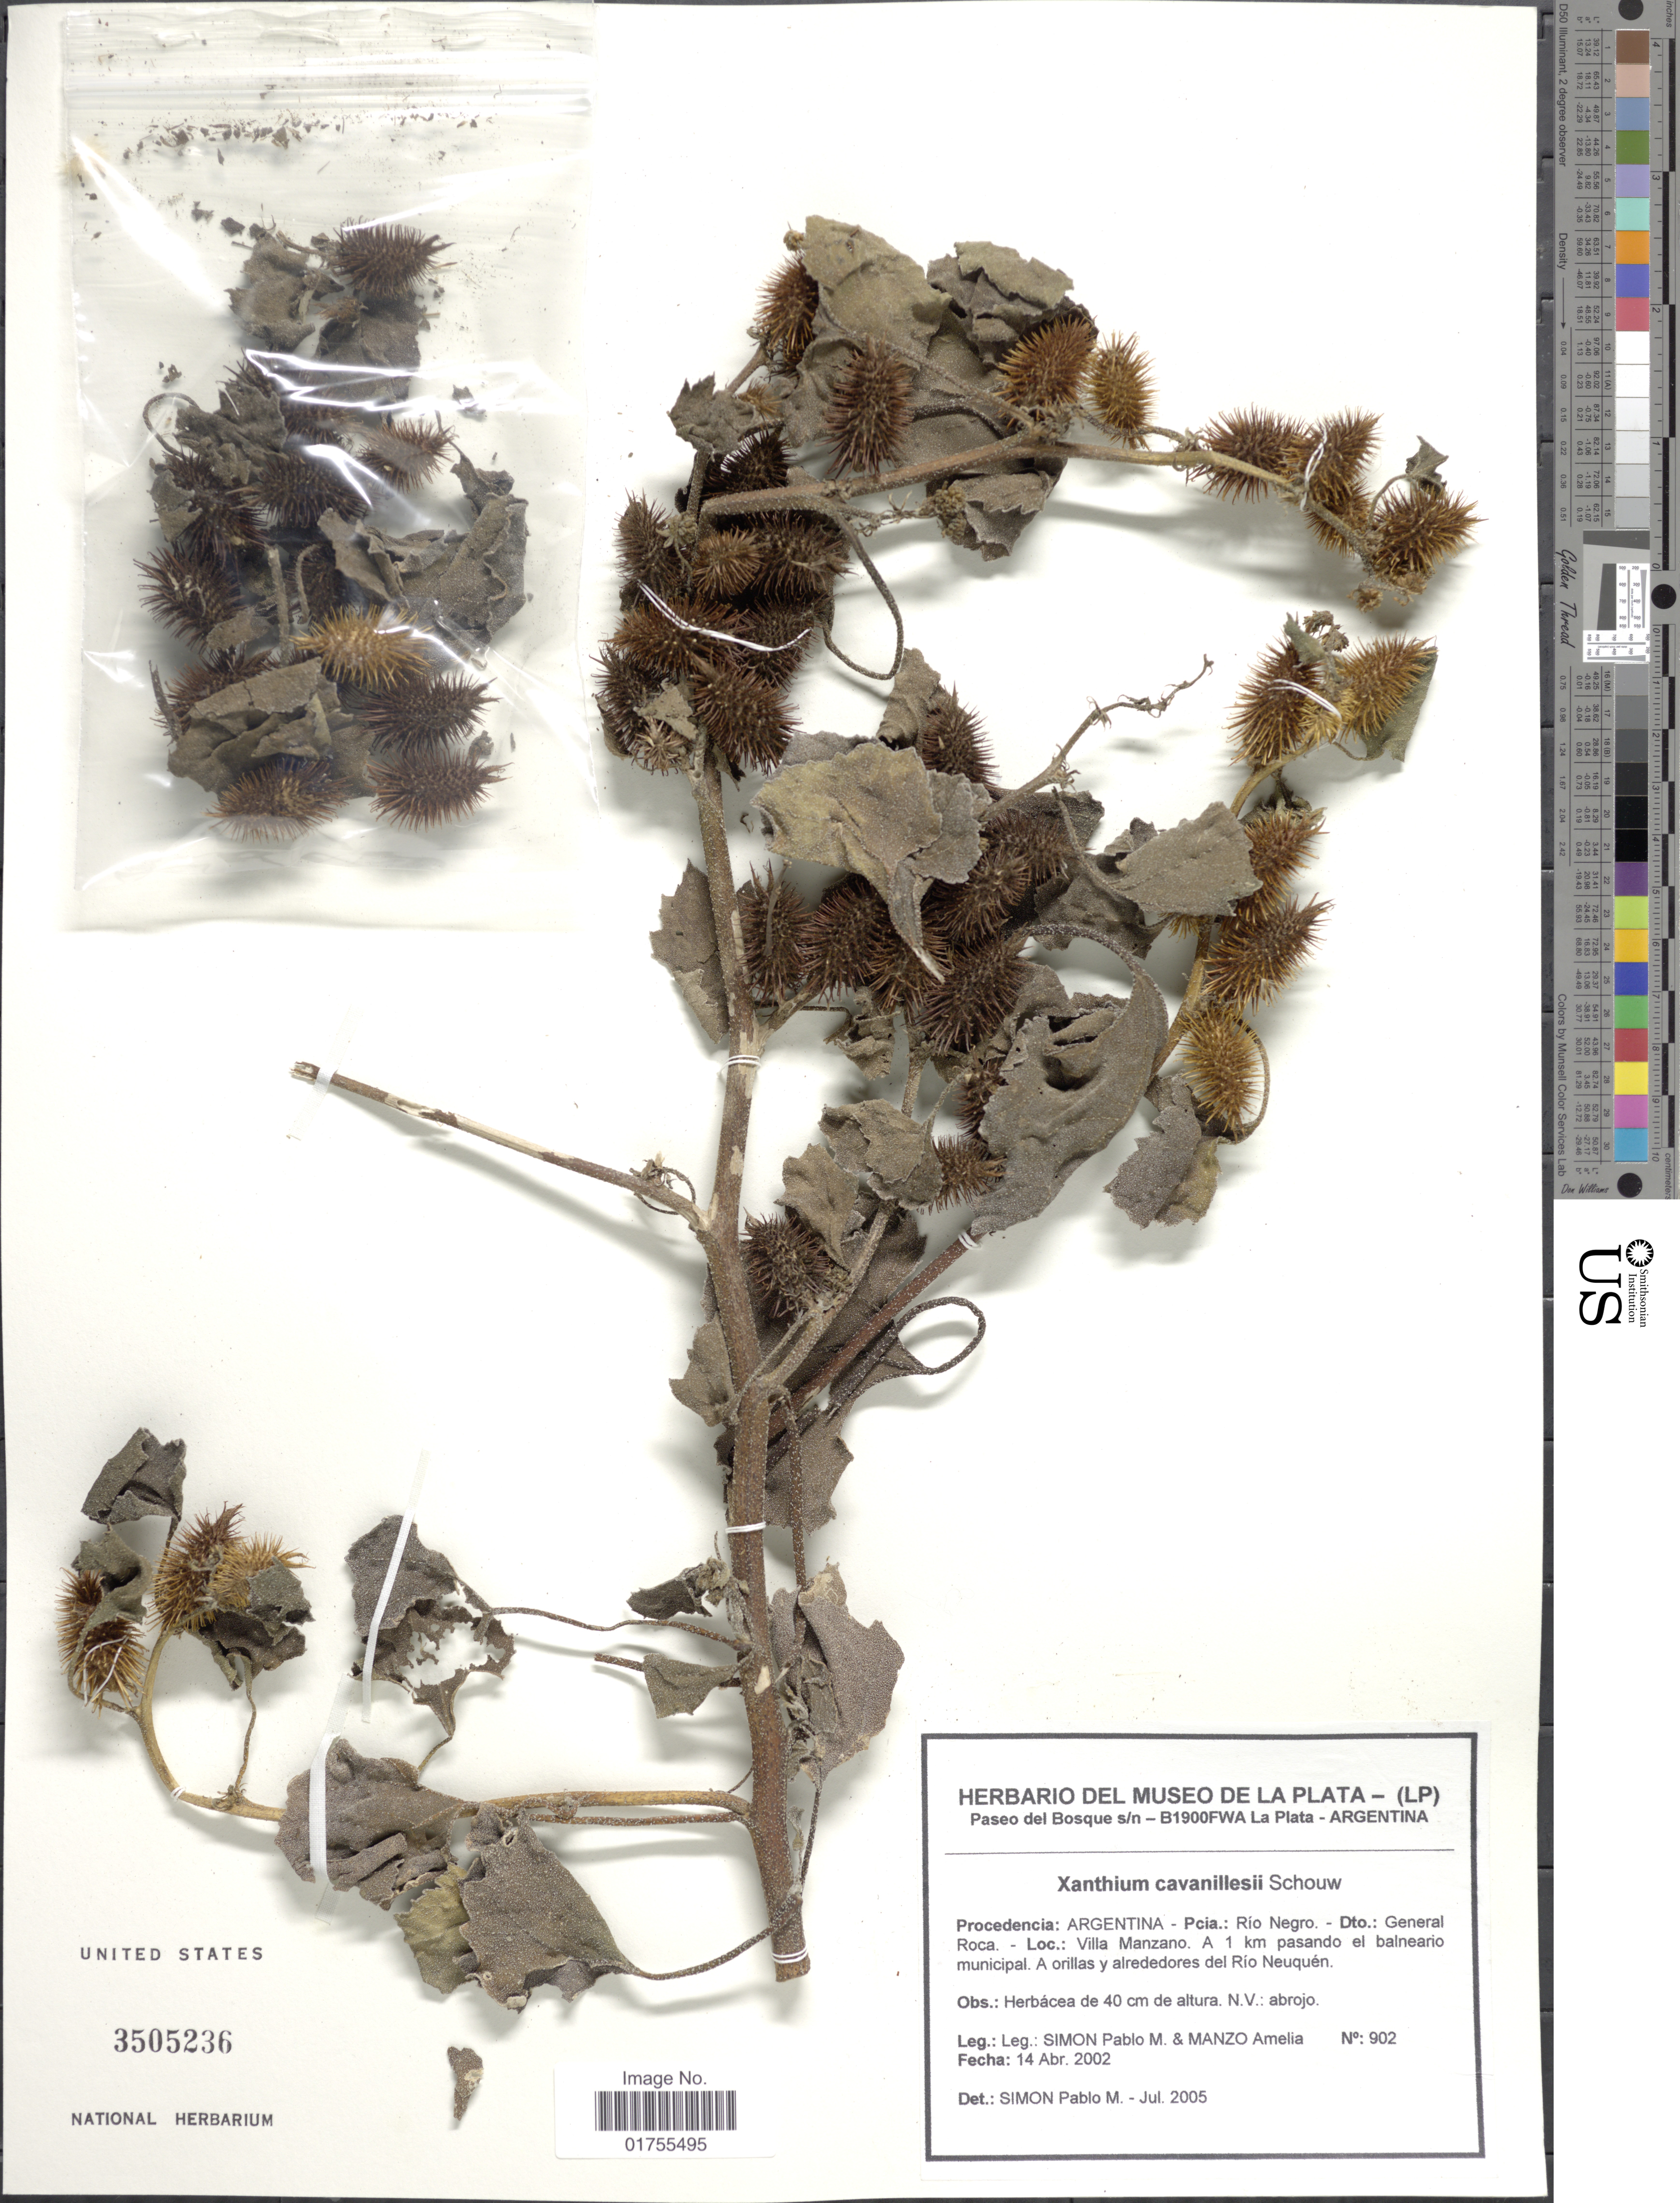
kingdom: Plantae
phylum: Tracheophyta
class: Magnoliopsida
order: Asterales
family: Asteraceae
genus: Xanthium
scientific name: Xanthium cavanillesii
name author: Schouw ex Didr.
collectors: S. Pablo M. & M. Amelia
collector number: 902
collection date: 2002-04-14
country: Argentina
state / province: Rio Negro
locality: Pcia: Rio Negro, Dto.: General Roca, Villa Manzano, A 1 km pasando el balneario municipal, A orillas y alrededores del Rio Neuquen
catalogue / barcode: US 3505236